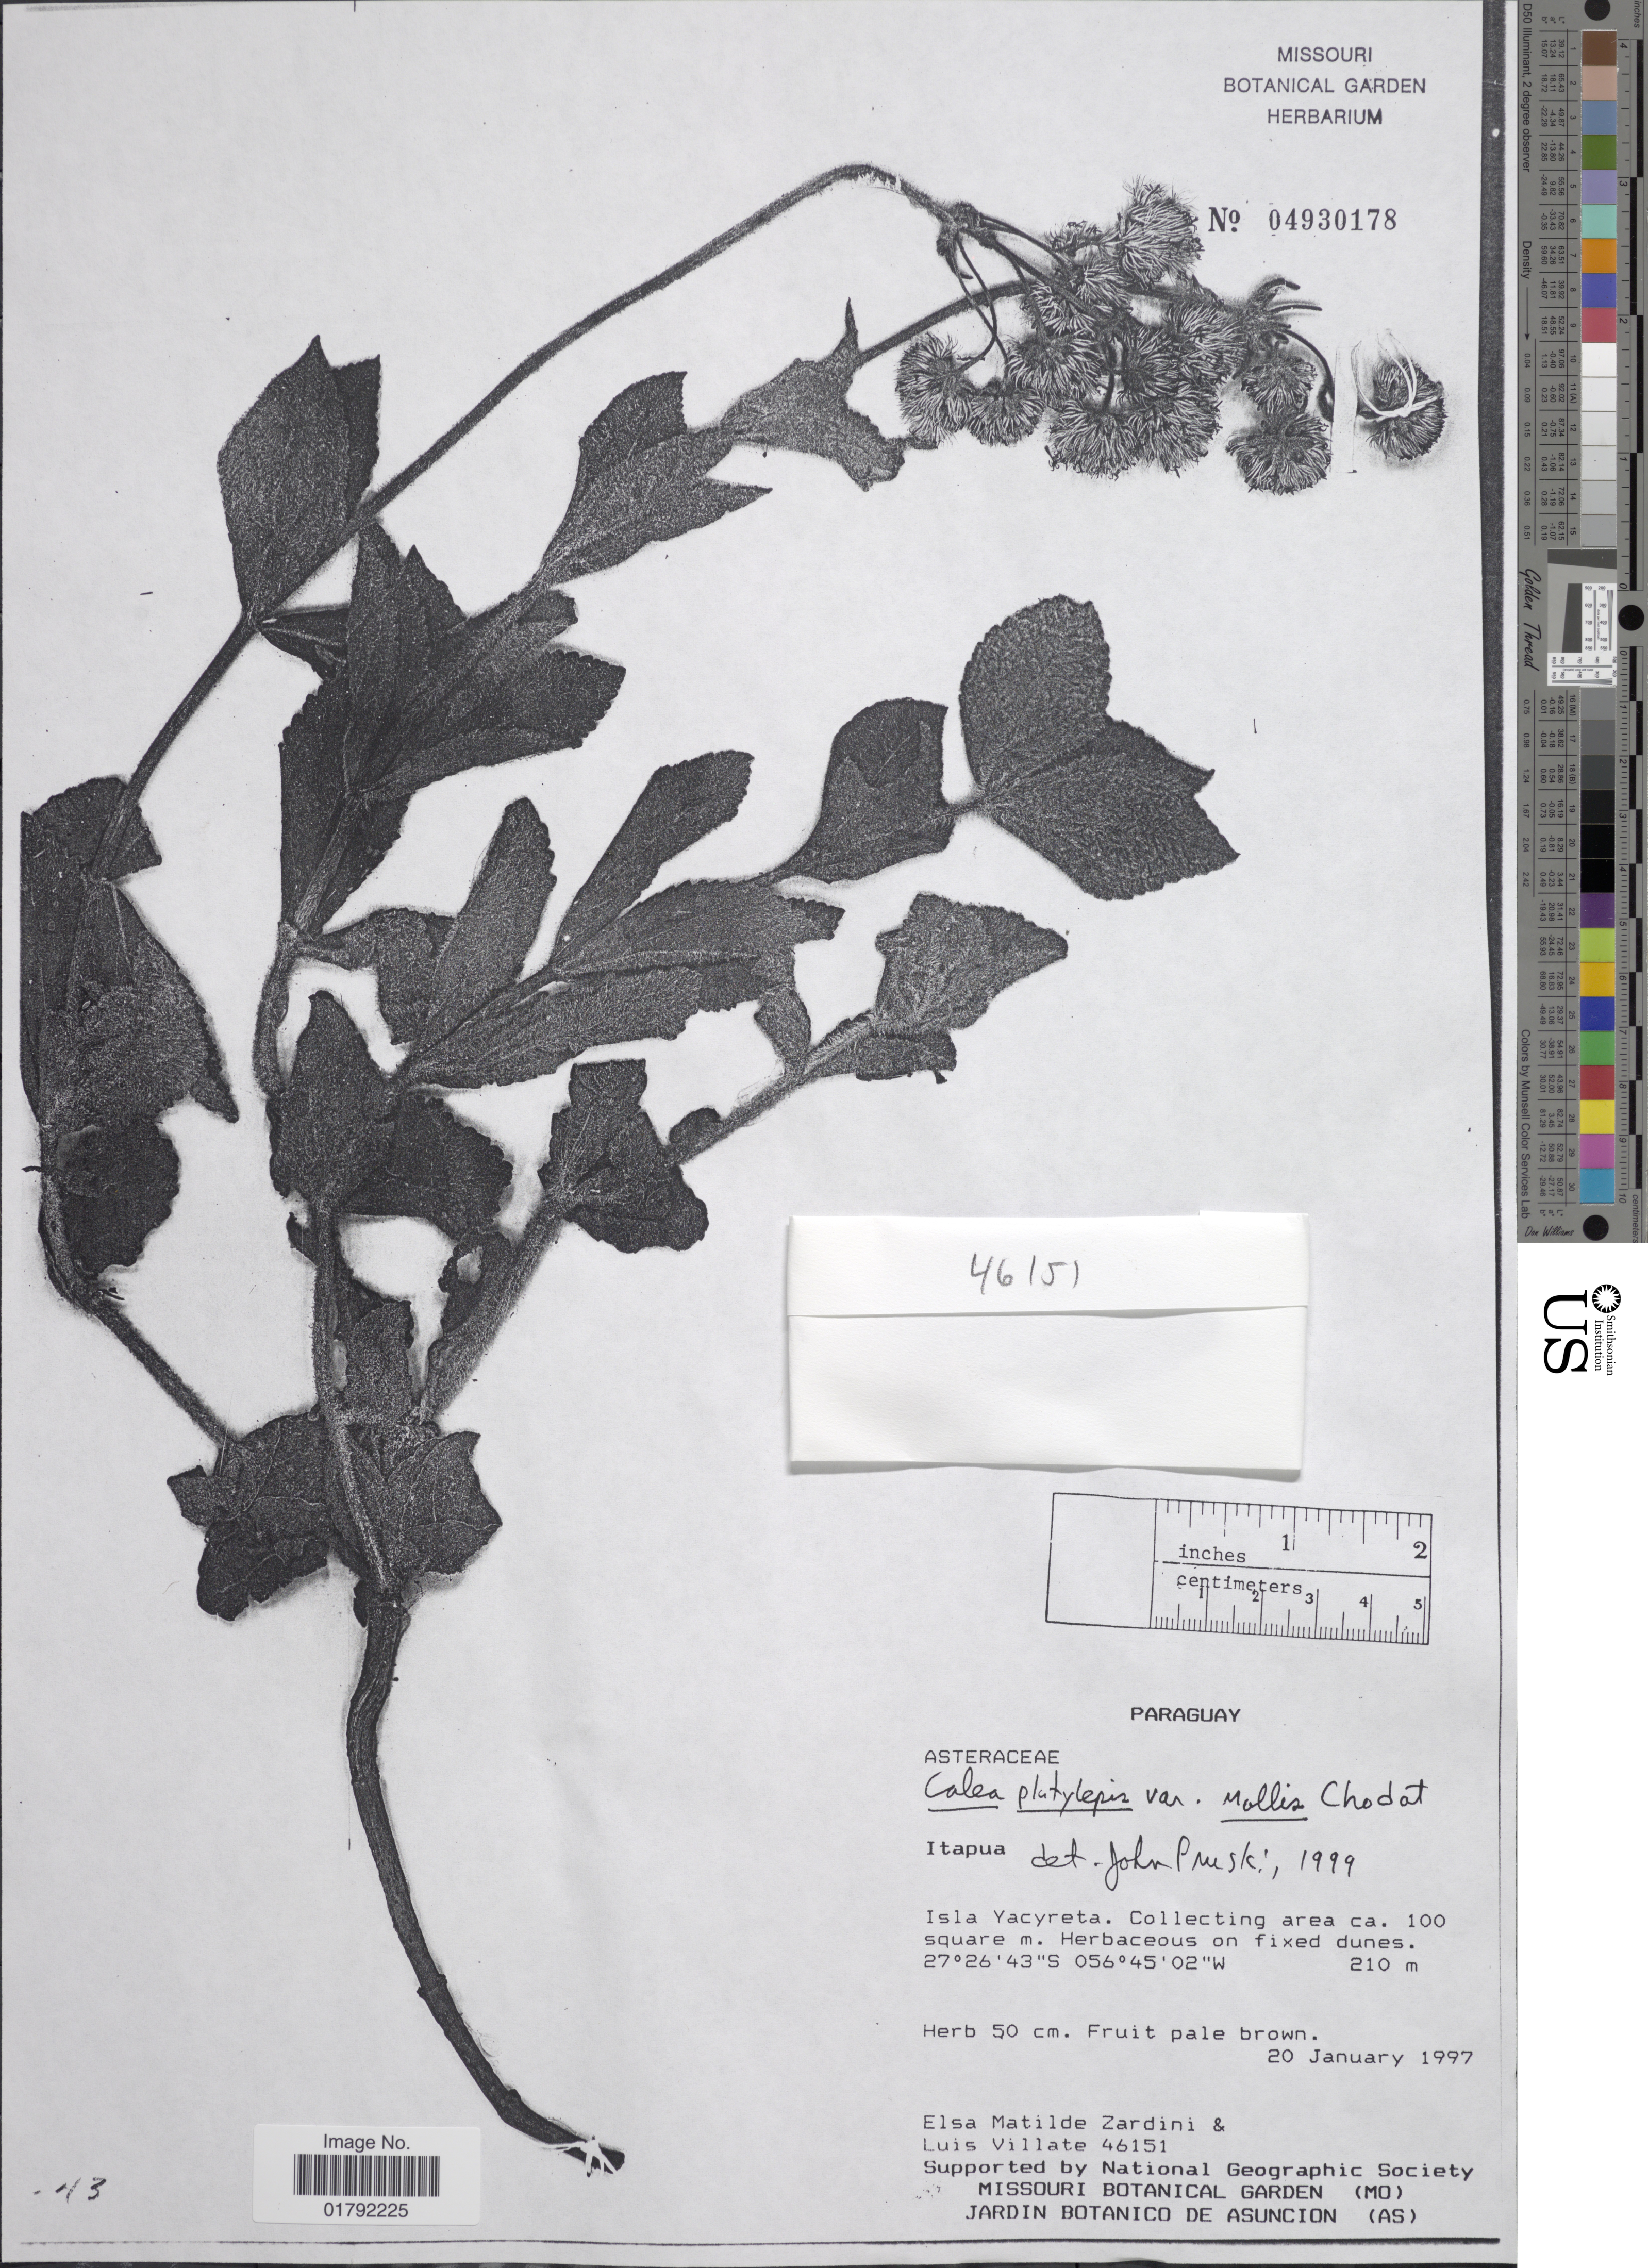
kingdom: Plantae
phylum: Tracheophyta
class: Magnoliopsida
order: Asterales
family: Asteraceae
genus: Calea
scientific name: Calea mediterranea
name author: (Vell.) Pruski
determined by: Bueno, Vinicius Resende, (ICN), Universidade Federal do Rio Grande do Sul (BRAZIL)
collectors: E. M. Zardini & L. Villate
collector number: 46151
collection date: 1997-01-20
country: Paraguay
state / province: Itapua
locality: Isla Yacyreta, collecting area ca. 100 square m.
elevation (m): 210